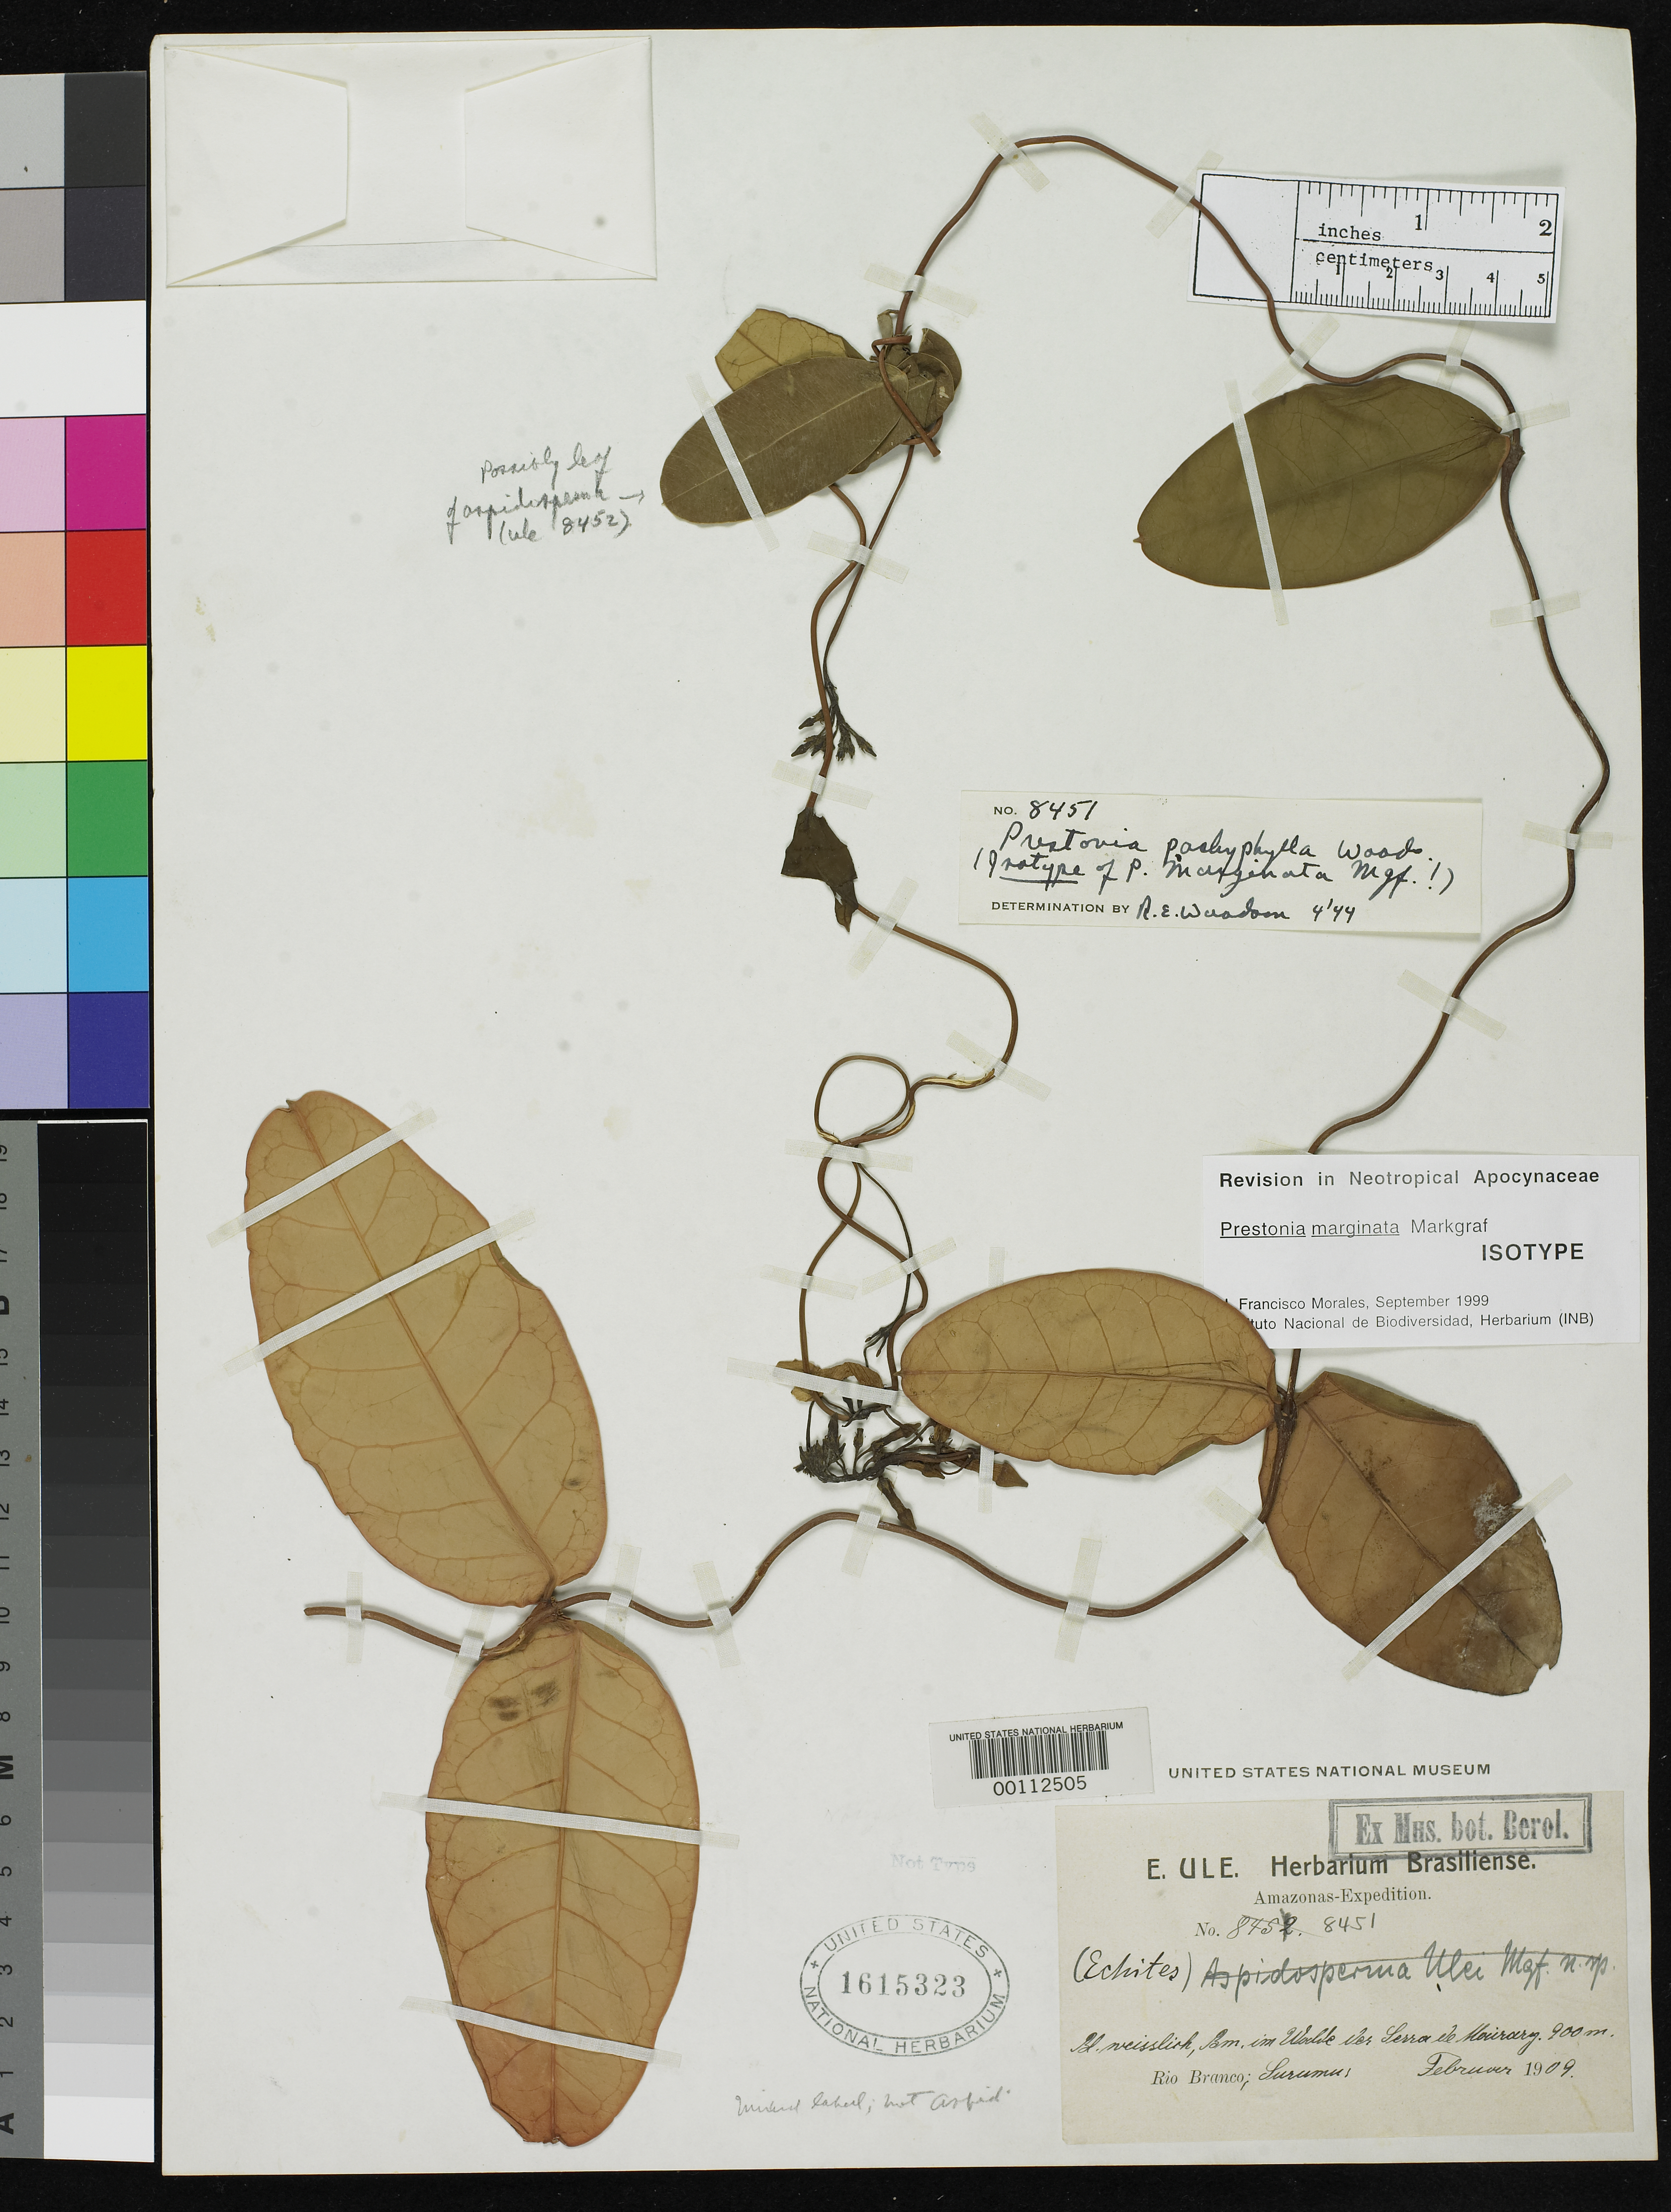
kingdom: Plantae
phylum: Tracheophyta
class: Magnoliopsida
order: Gentianales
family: Apocynaceae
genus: Prestonia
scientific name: Prestonia marginata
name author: Markgr.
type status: Isotype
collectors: E. H. Ule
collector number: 8461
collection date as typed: Feb 1909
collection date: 1909-02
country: Brazil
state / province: Amazonas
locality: Rio Branco, Surumu, Serra de Mourarg.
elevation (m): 900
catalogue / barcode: US 1615323